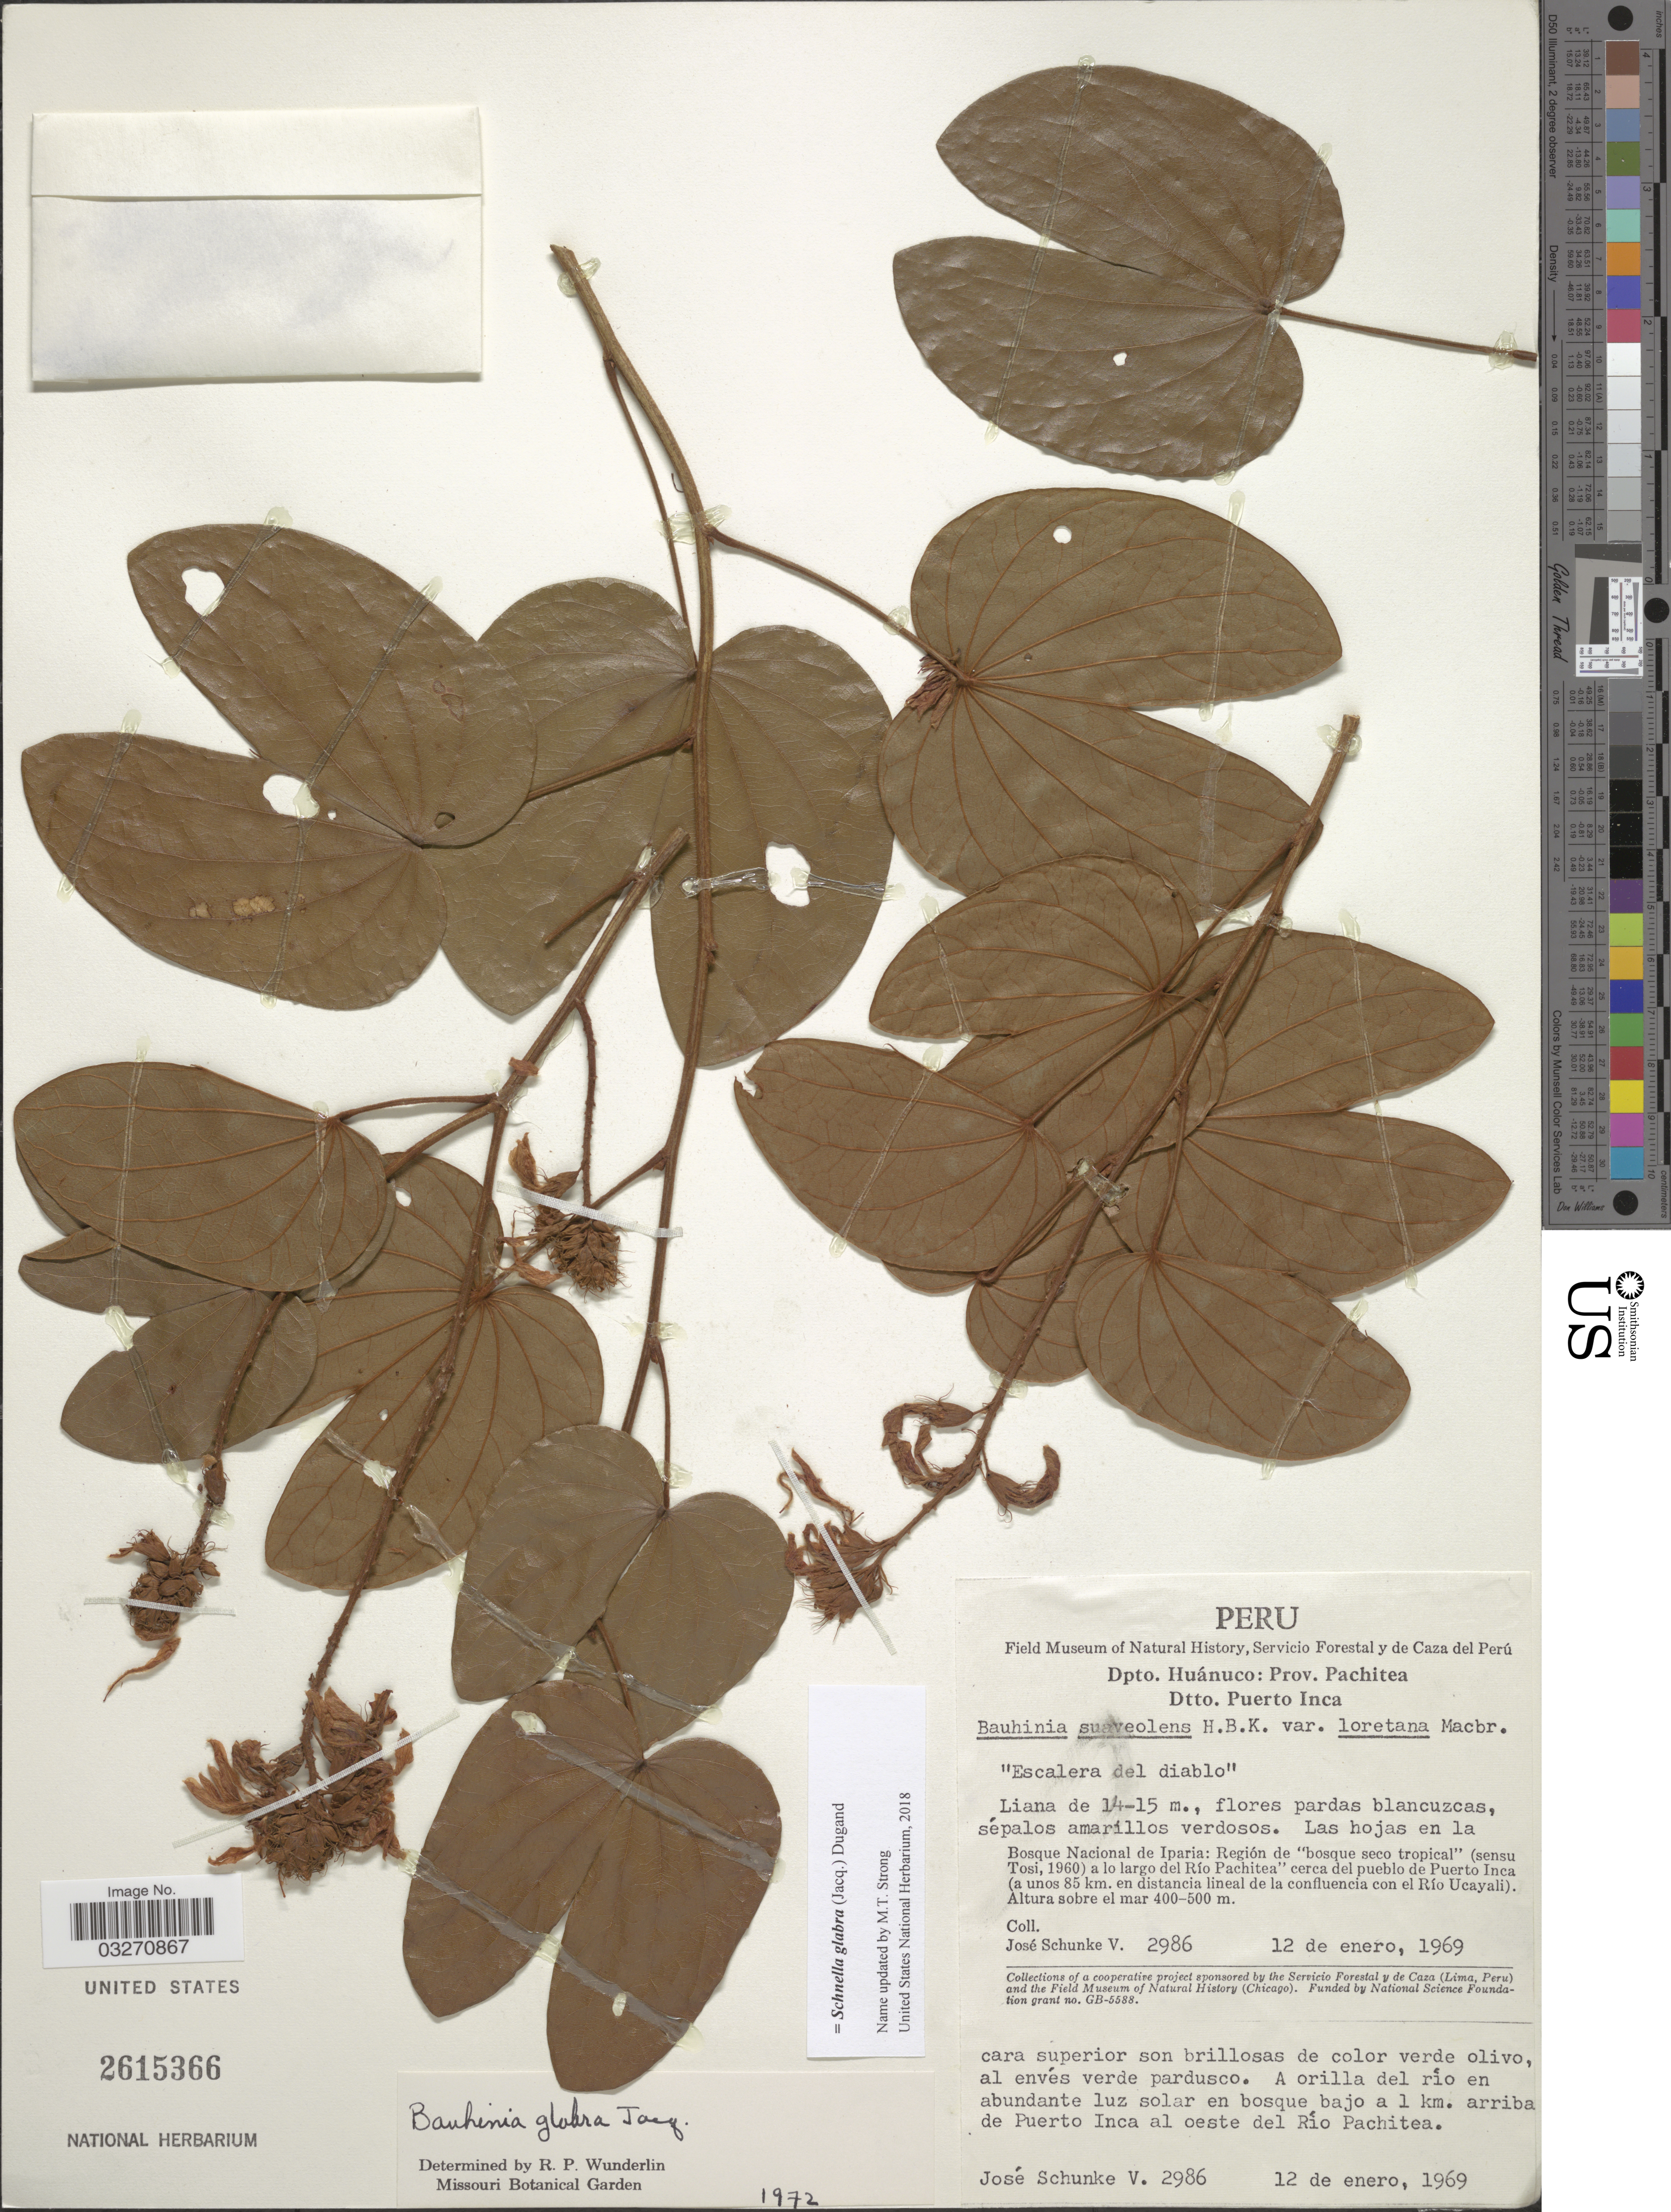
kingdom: Plantae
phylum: Tracheophyta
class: Magnoliopsida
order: Fabales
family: Fabaceae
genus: Schnella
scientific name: Schnella glabra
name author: (Jacq.) Dugand G.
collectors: J. Schunke Vigo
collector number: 2986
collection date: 1969-01-12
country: Peru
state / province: Huánuco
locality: Dpto. Huánuco: Prov. Pachitea. Dtto. Puerto Inca. Las hojas en la Bosque Nacional de Iparia: Región de "bosque seco tropical" sensu Tosi, 1960) a lo largo del Río Pachitea cerca del pueblo de Puerto Inca (a unos 85 km. en distancia lineal de la confluencia con el Río Ucayali). 1 km. arriba de Puerto Inca al oeste del Río Pachitea.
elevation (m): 400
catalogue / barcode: US 2615366